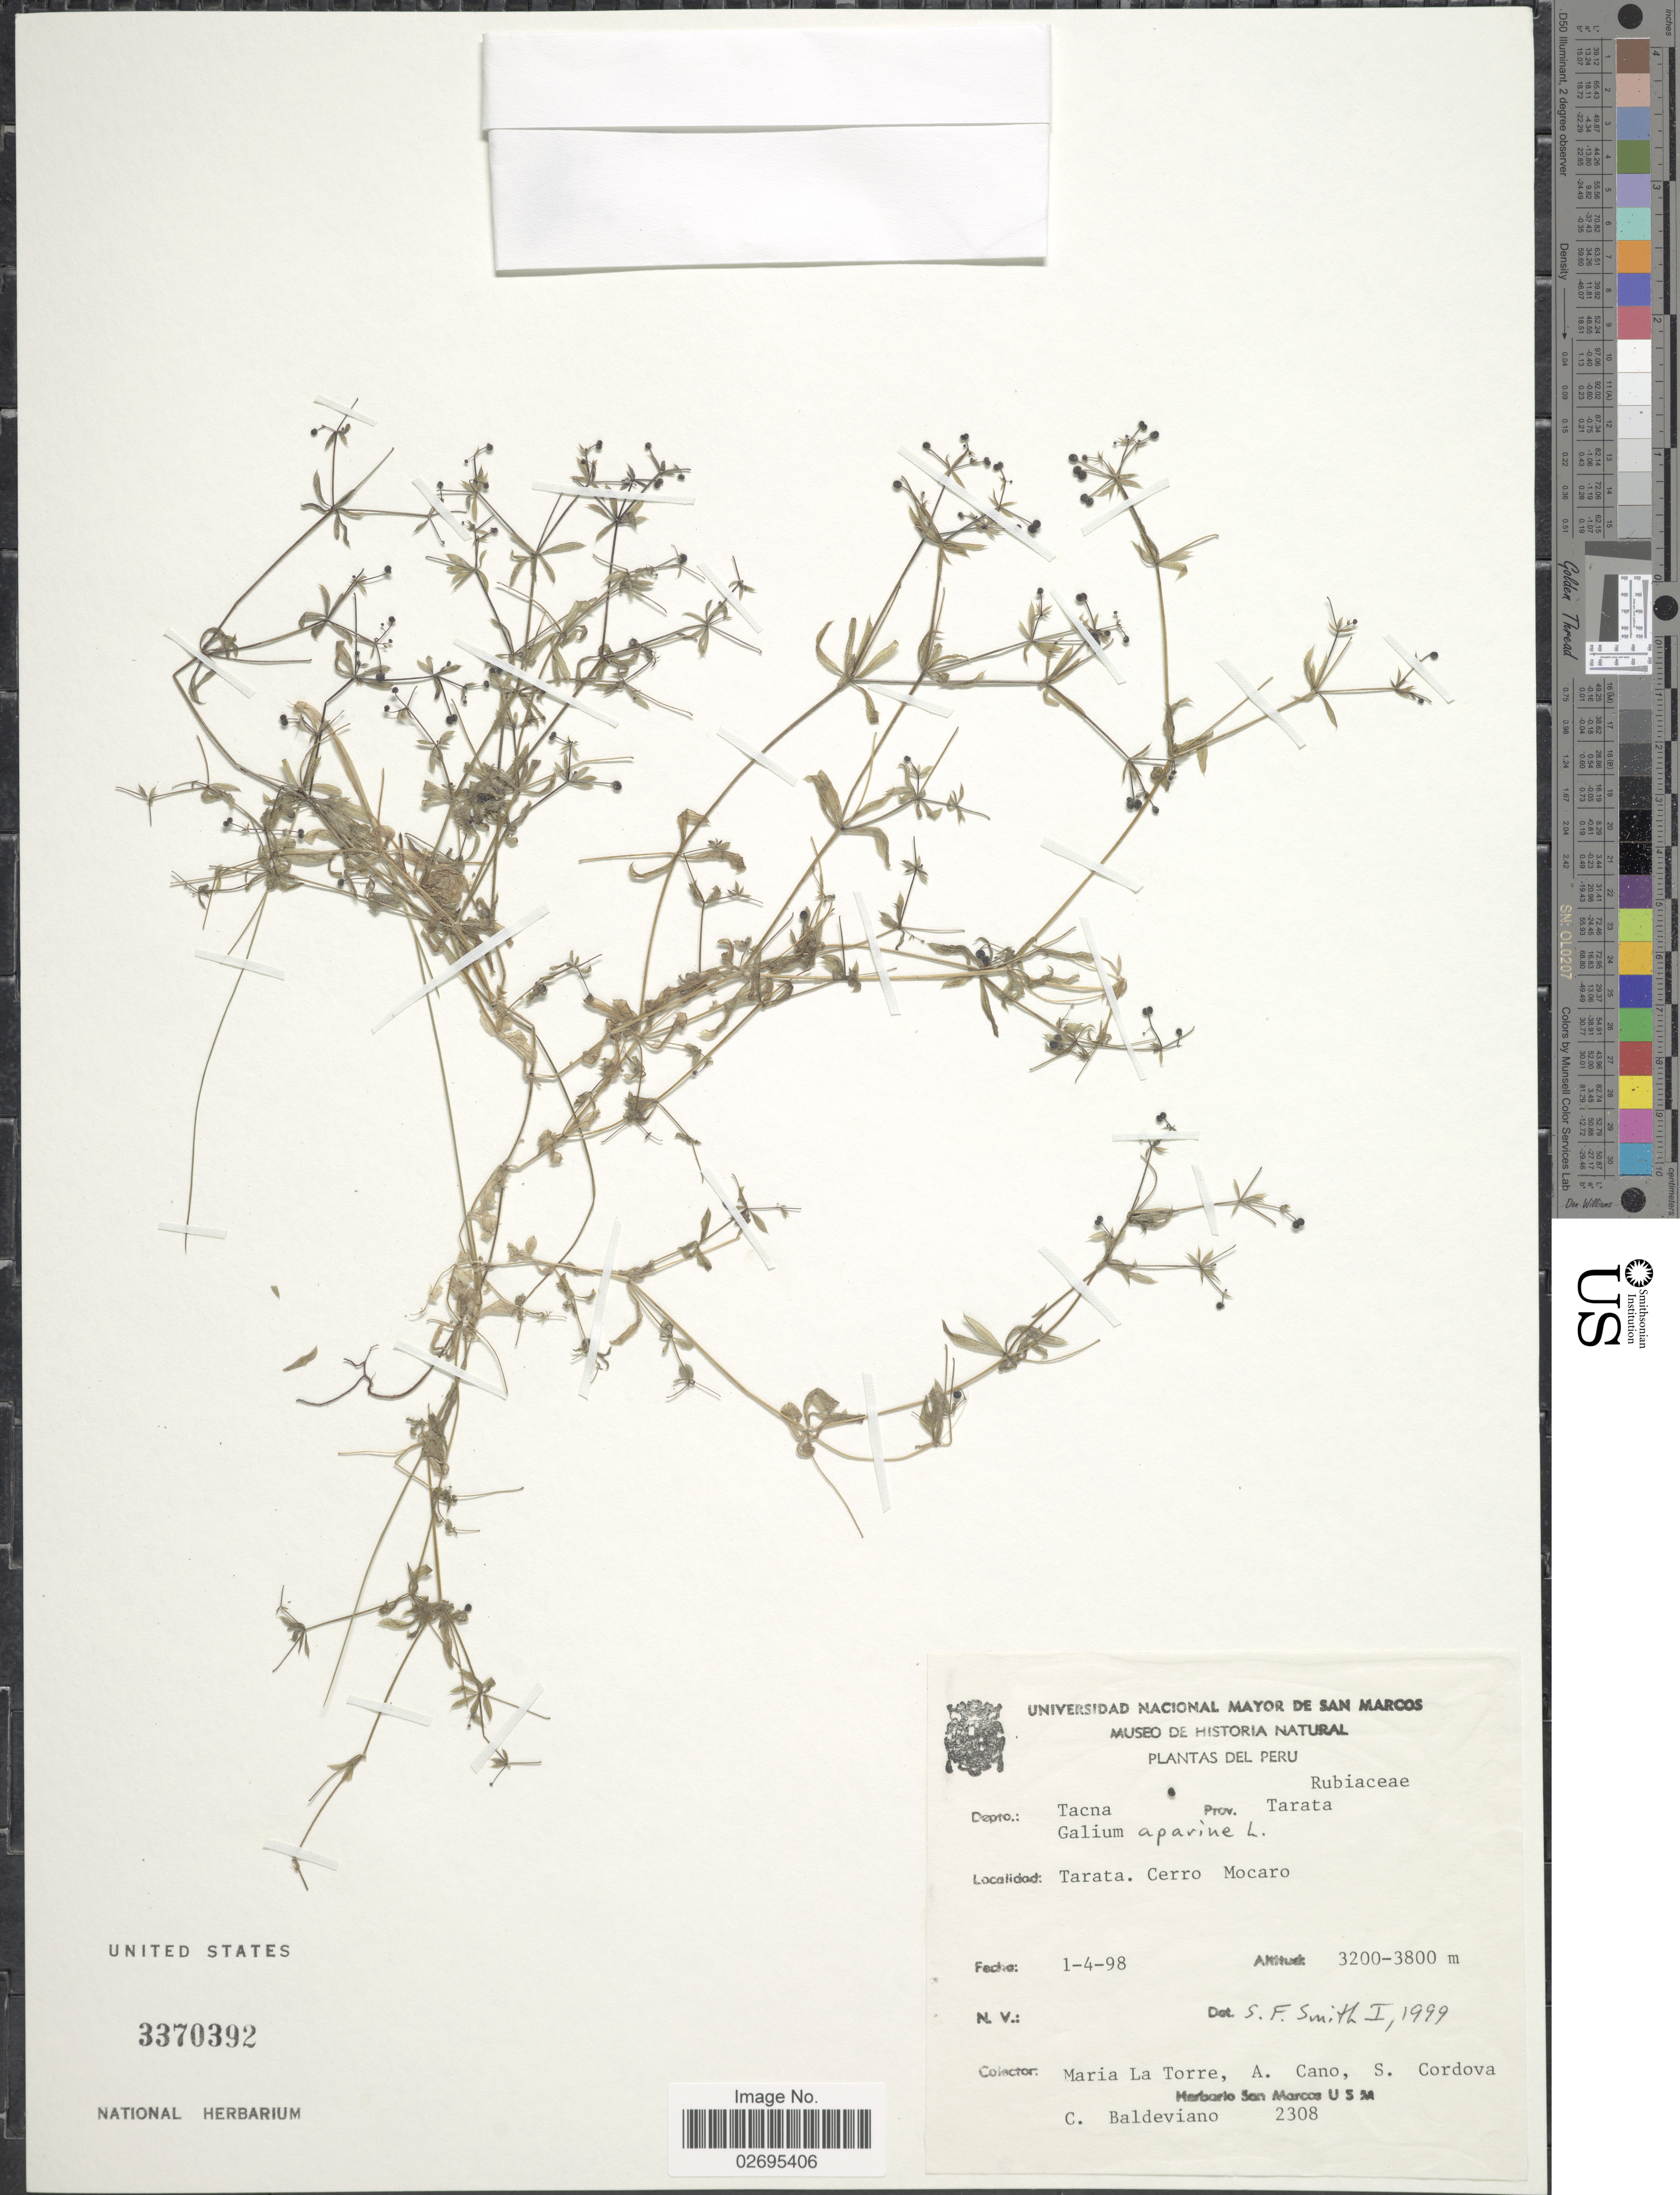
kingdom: Plantae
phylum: Tracheophyta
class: Magnoliopsida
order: Gentianales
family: Rubiaceae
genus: Galium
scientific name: Galium aparine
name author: L.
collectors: M. I. La Torre, A. Cano, S. Cordova & C. Baldevianio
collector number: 2308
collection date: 1998-04-01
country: Peru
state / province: Tacna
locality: Prov. Tarata, Tarata, Cerro Mocaro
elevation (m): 3200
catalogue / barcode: US 3370392